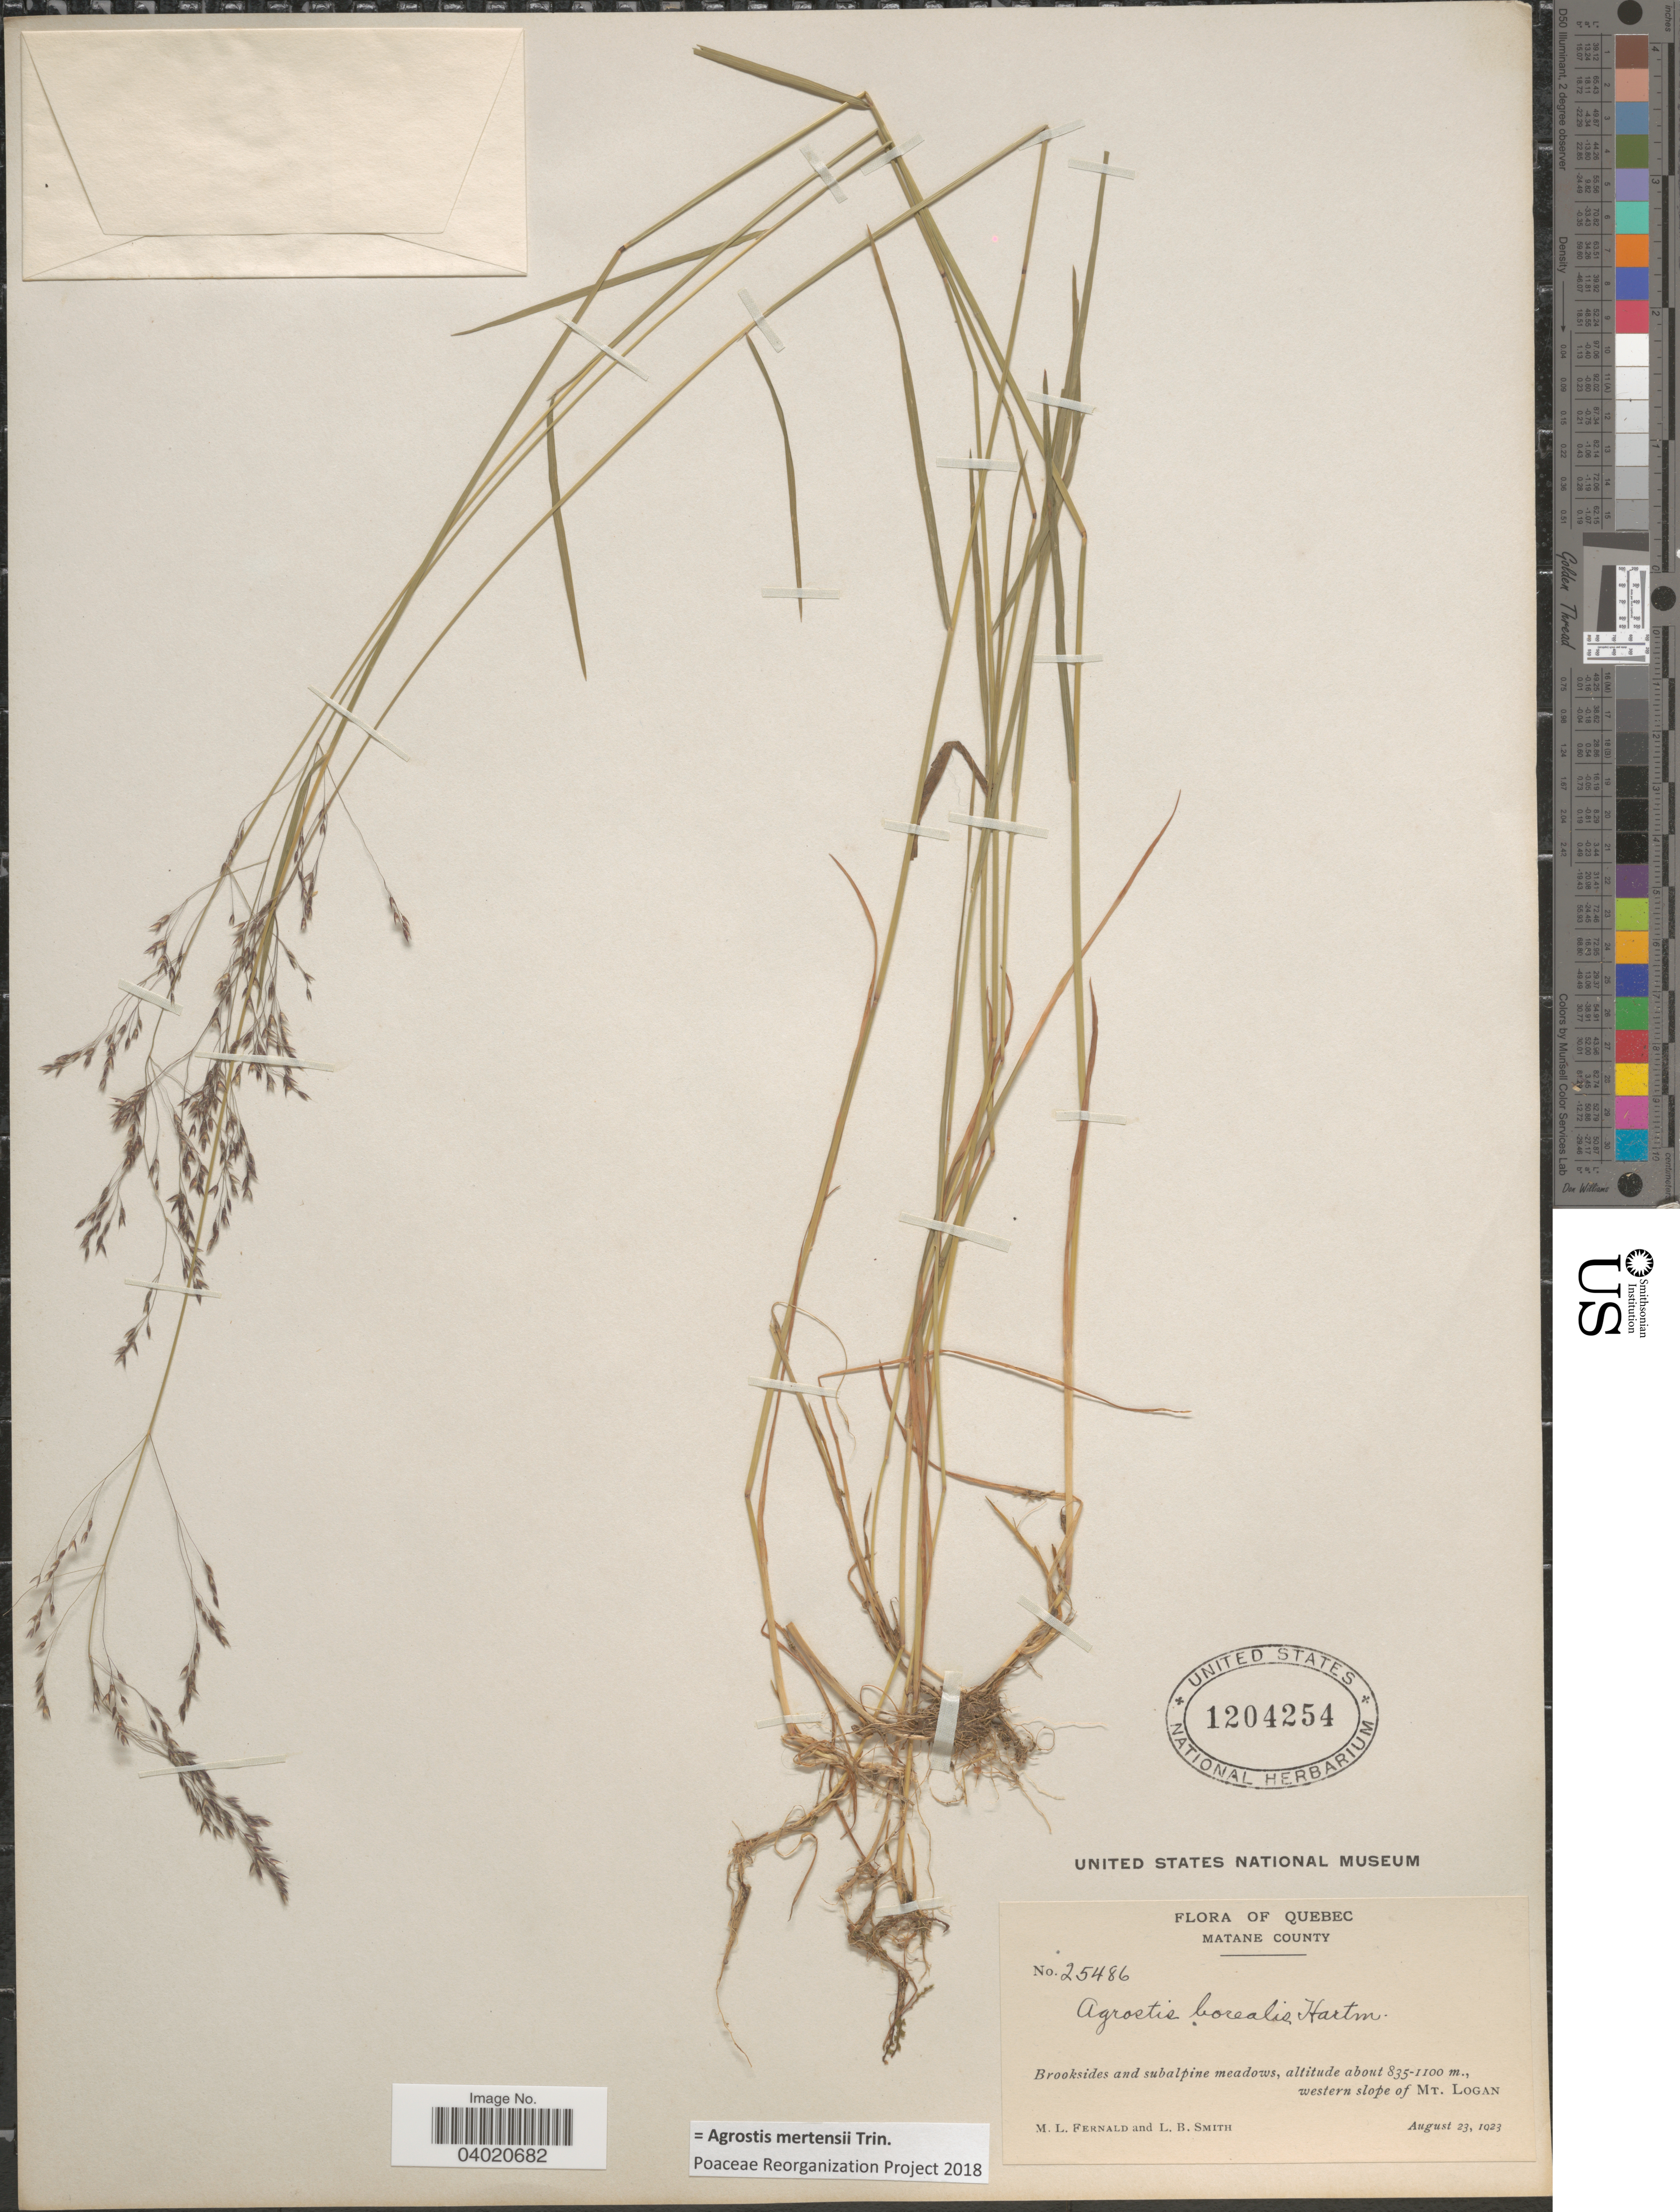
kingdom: Plantae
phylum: Tracheophyta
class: Liliopsida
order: Poales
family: Poaceae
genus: Agrostis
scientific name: Agrostis mertensii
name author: Trin.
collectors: M. L. Fernald & L. Smith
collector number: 25486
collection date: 1923-08-23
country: Canada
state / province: Quebec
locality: Matane County. western slope of Mt. Logan.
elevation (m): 835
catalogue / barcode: US 1204254